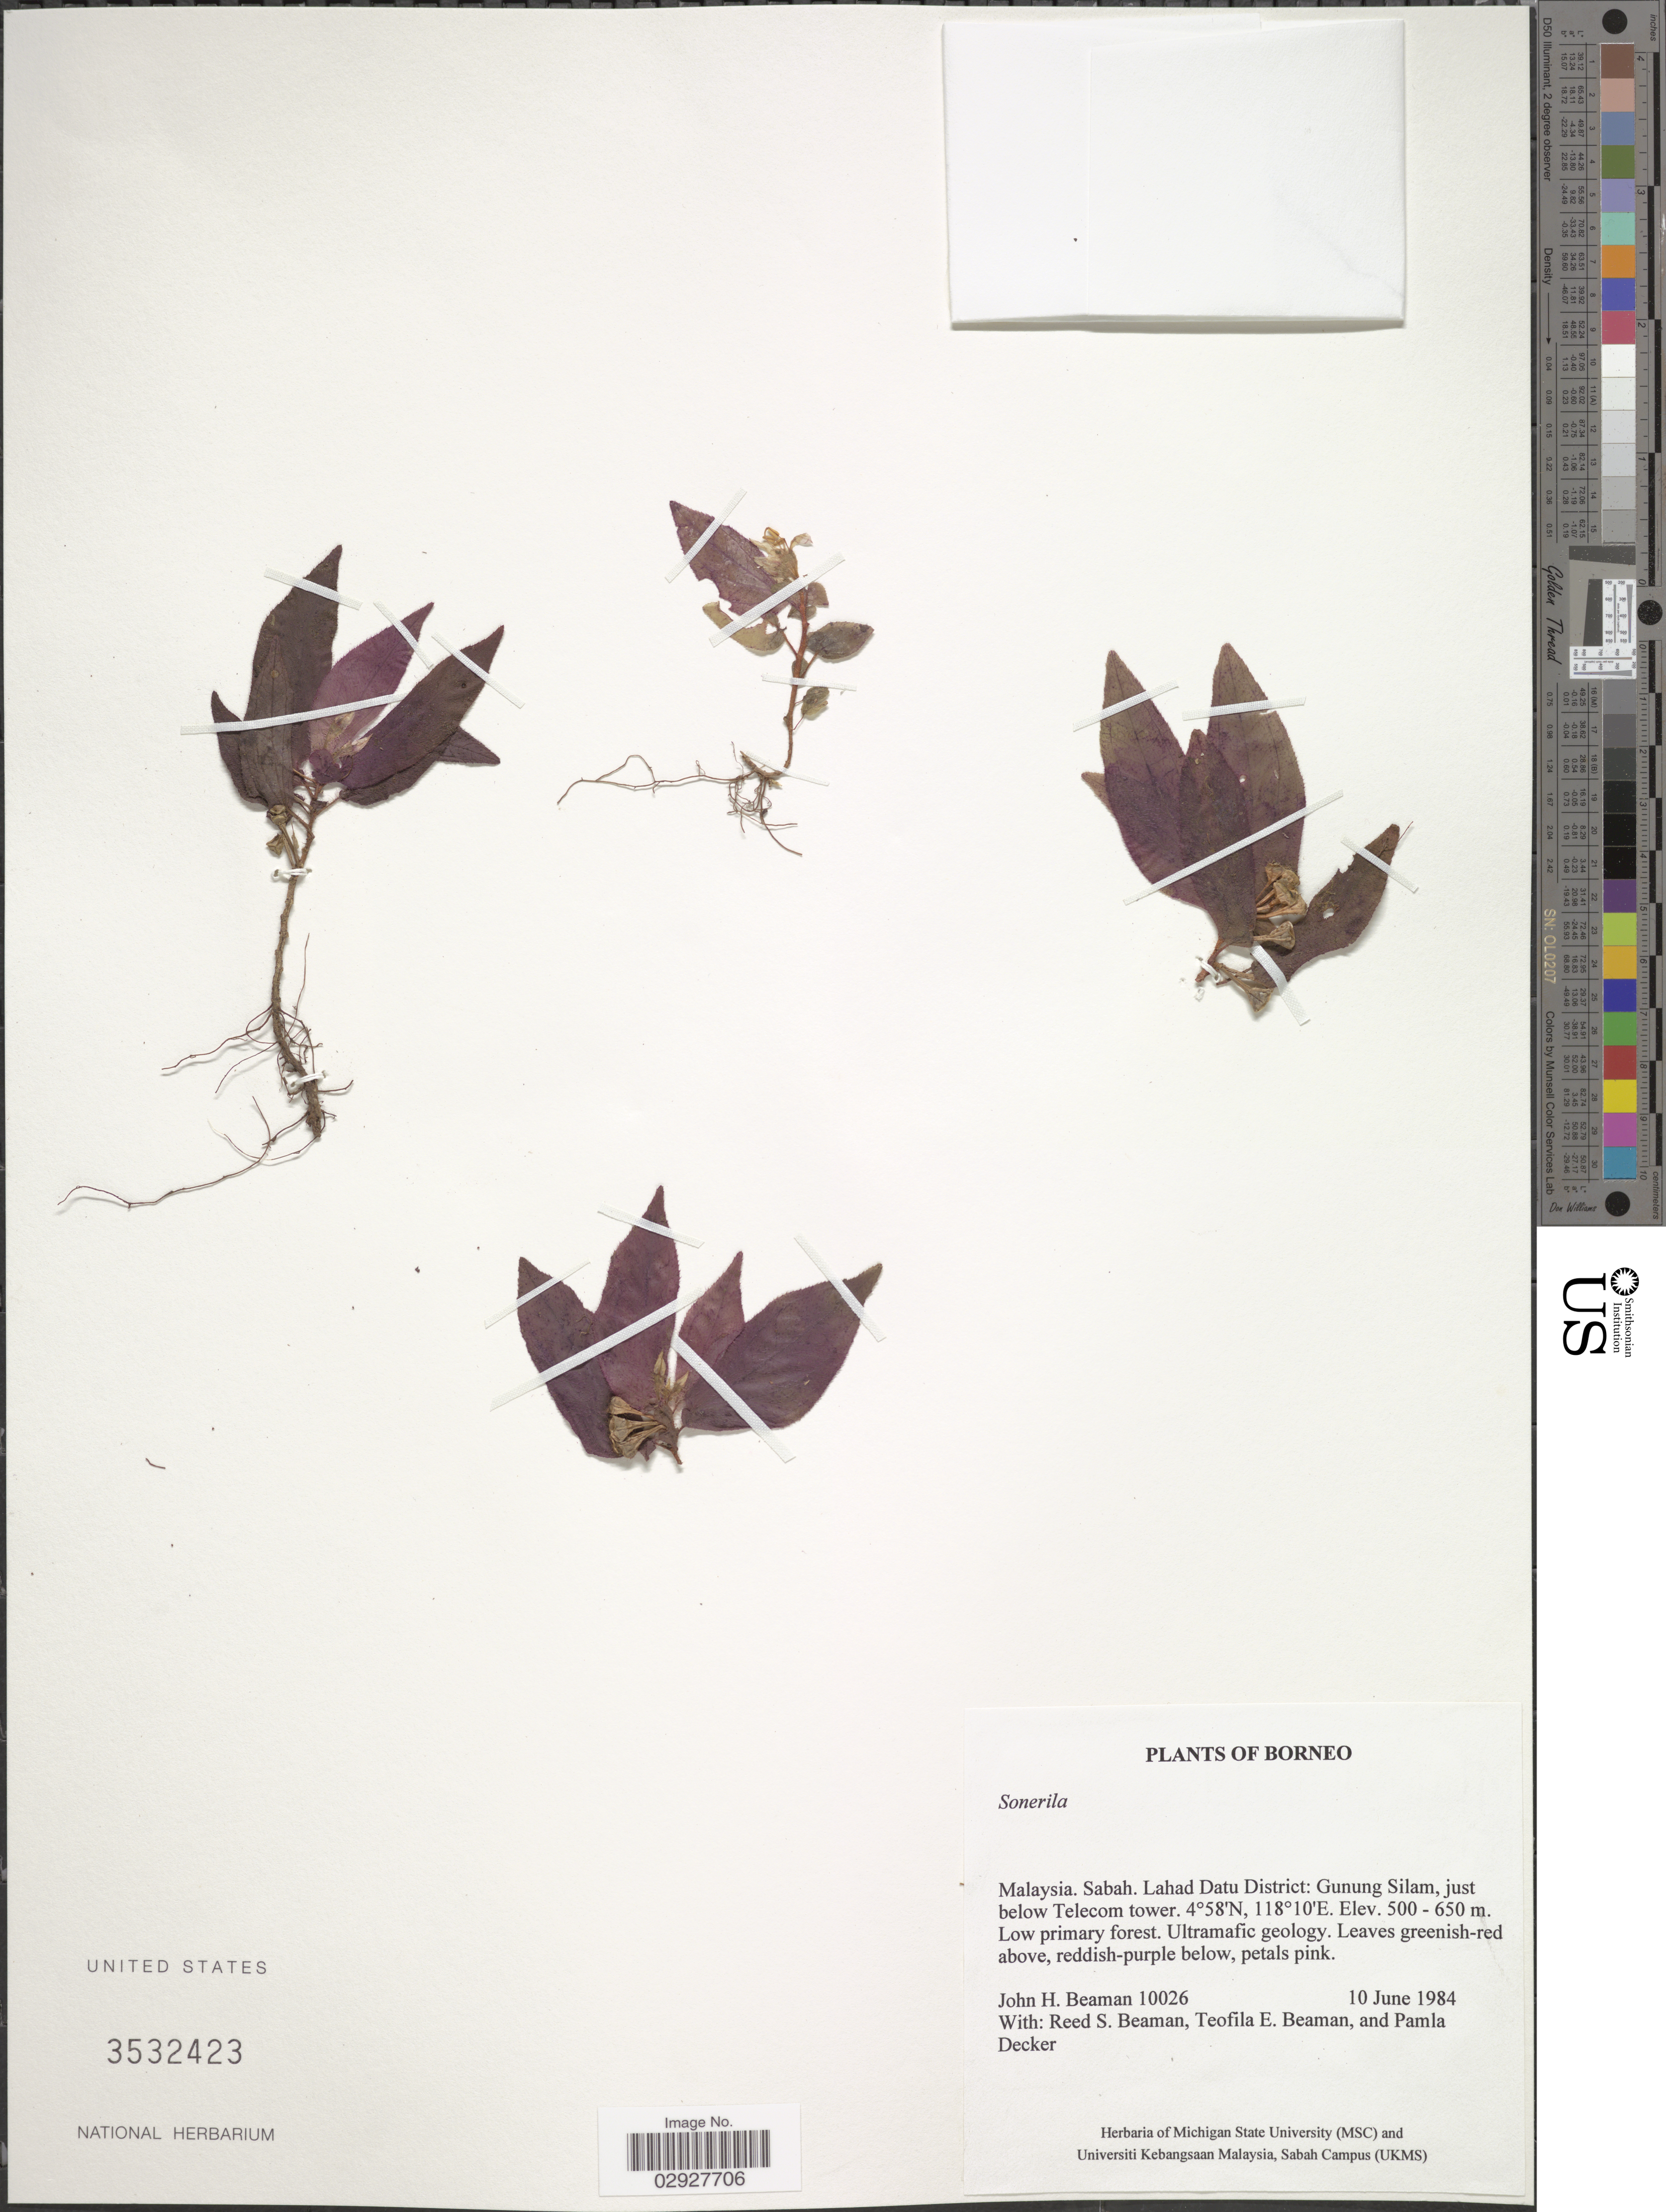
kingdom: Plantae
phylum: Tracheophyta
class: Magnoliopsida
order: Myrtales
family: Melastomataceae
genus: Sonerila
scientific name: Sonerila sp.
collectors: J. H. Beaman, R. S. Beaman, T. E. Beaman & P. Decker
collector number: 10026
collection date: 1984-06-10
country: Malaysia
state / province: Sabah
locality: Borneo. Lahad Datu District: Gunung Silam, just below Telecom tower.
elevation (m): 500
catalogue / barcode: US 3532423